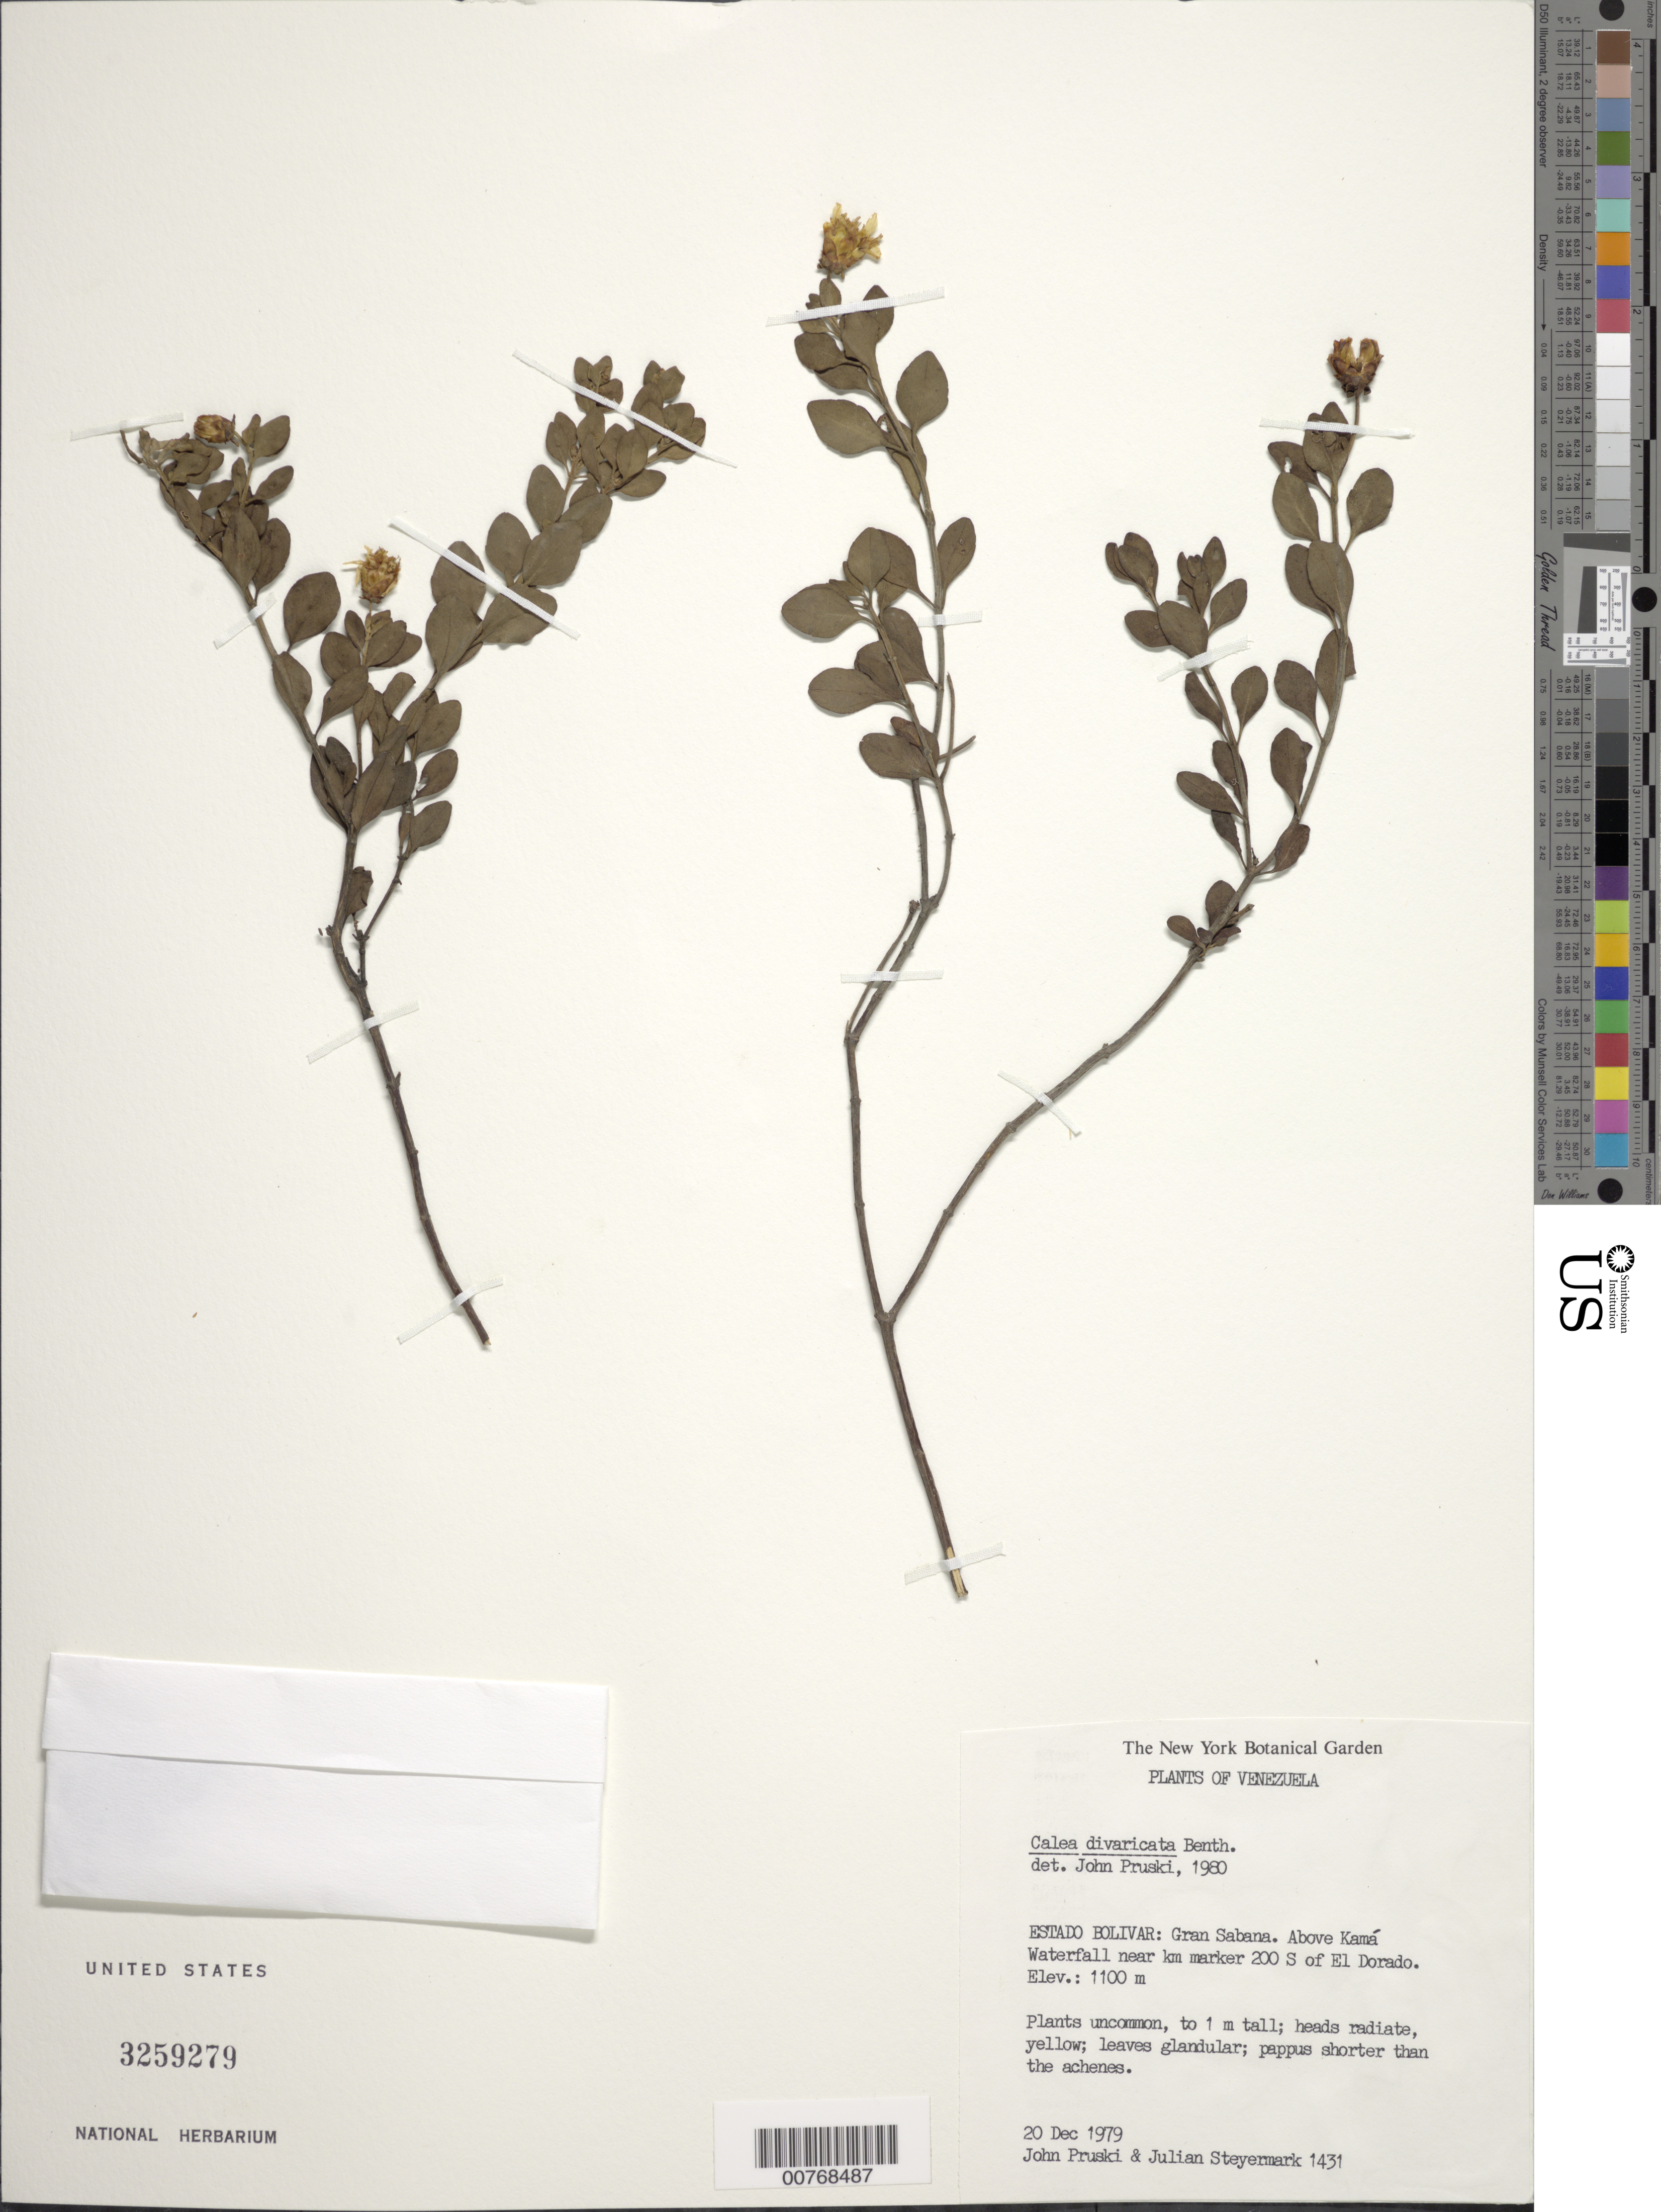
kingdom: Plantae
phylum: Tracheophyta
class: Magnoliopsida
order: Asterales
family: Asteraceae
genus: Calea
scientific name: Calea divaricata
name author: Benth.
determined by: Pruski, J. F.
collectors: J. F. Pruski & J. Steyermark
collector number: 1431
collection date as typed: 20-Dec-79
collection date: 1979-12-20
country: Venezuela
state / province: Bolívar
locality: Gran Sabana, above Kama Waterfall near km marker 200 S of El Dorado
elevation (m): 1100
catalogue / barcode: US 3259279